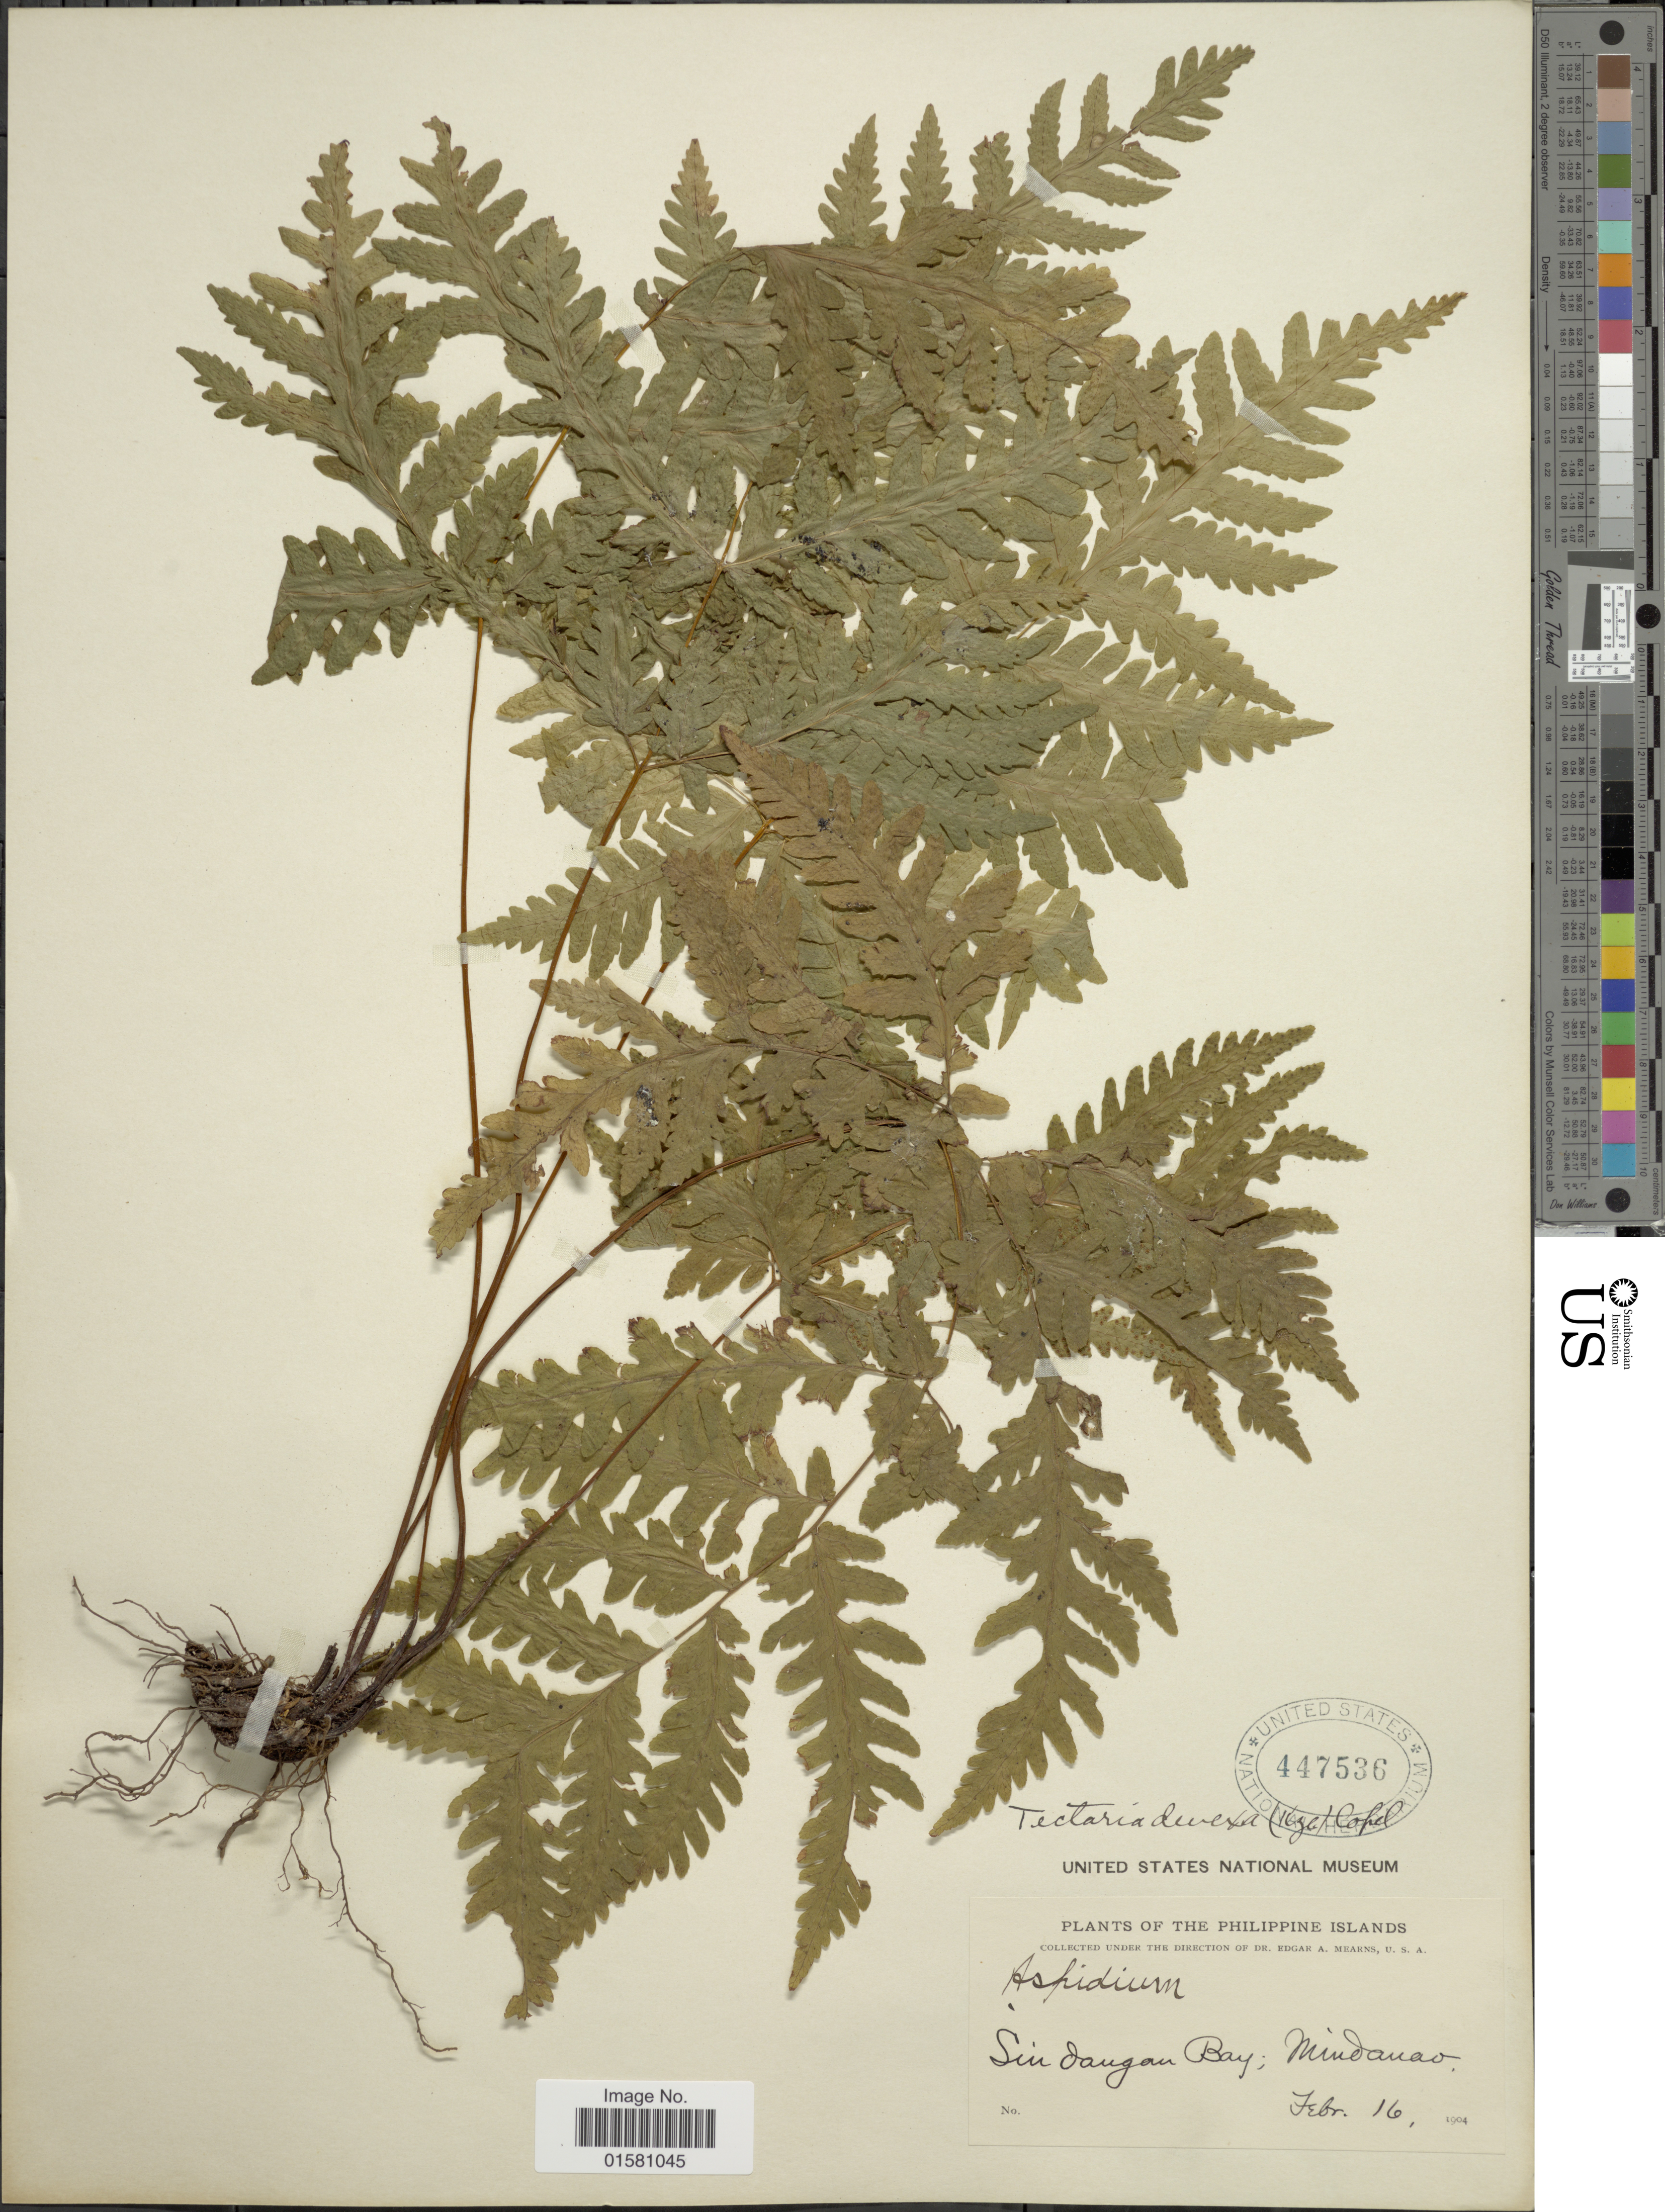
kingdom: Plantae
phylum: Tracheophyta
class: Polypodiopsida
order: Polypodiales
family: Tectariaceae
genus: Tectaria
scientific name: Tectaria devexa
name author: (Kunze) Copel.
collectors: E. A. Mearns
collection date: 1904-02-16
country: Philippines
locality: Sin Dangan Bay, Mindanao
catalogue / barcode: US 447536